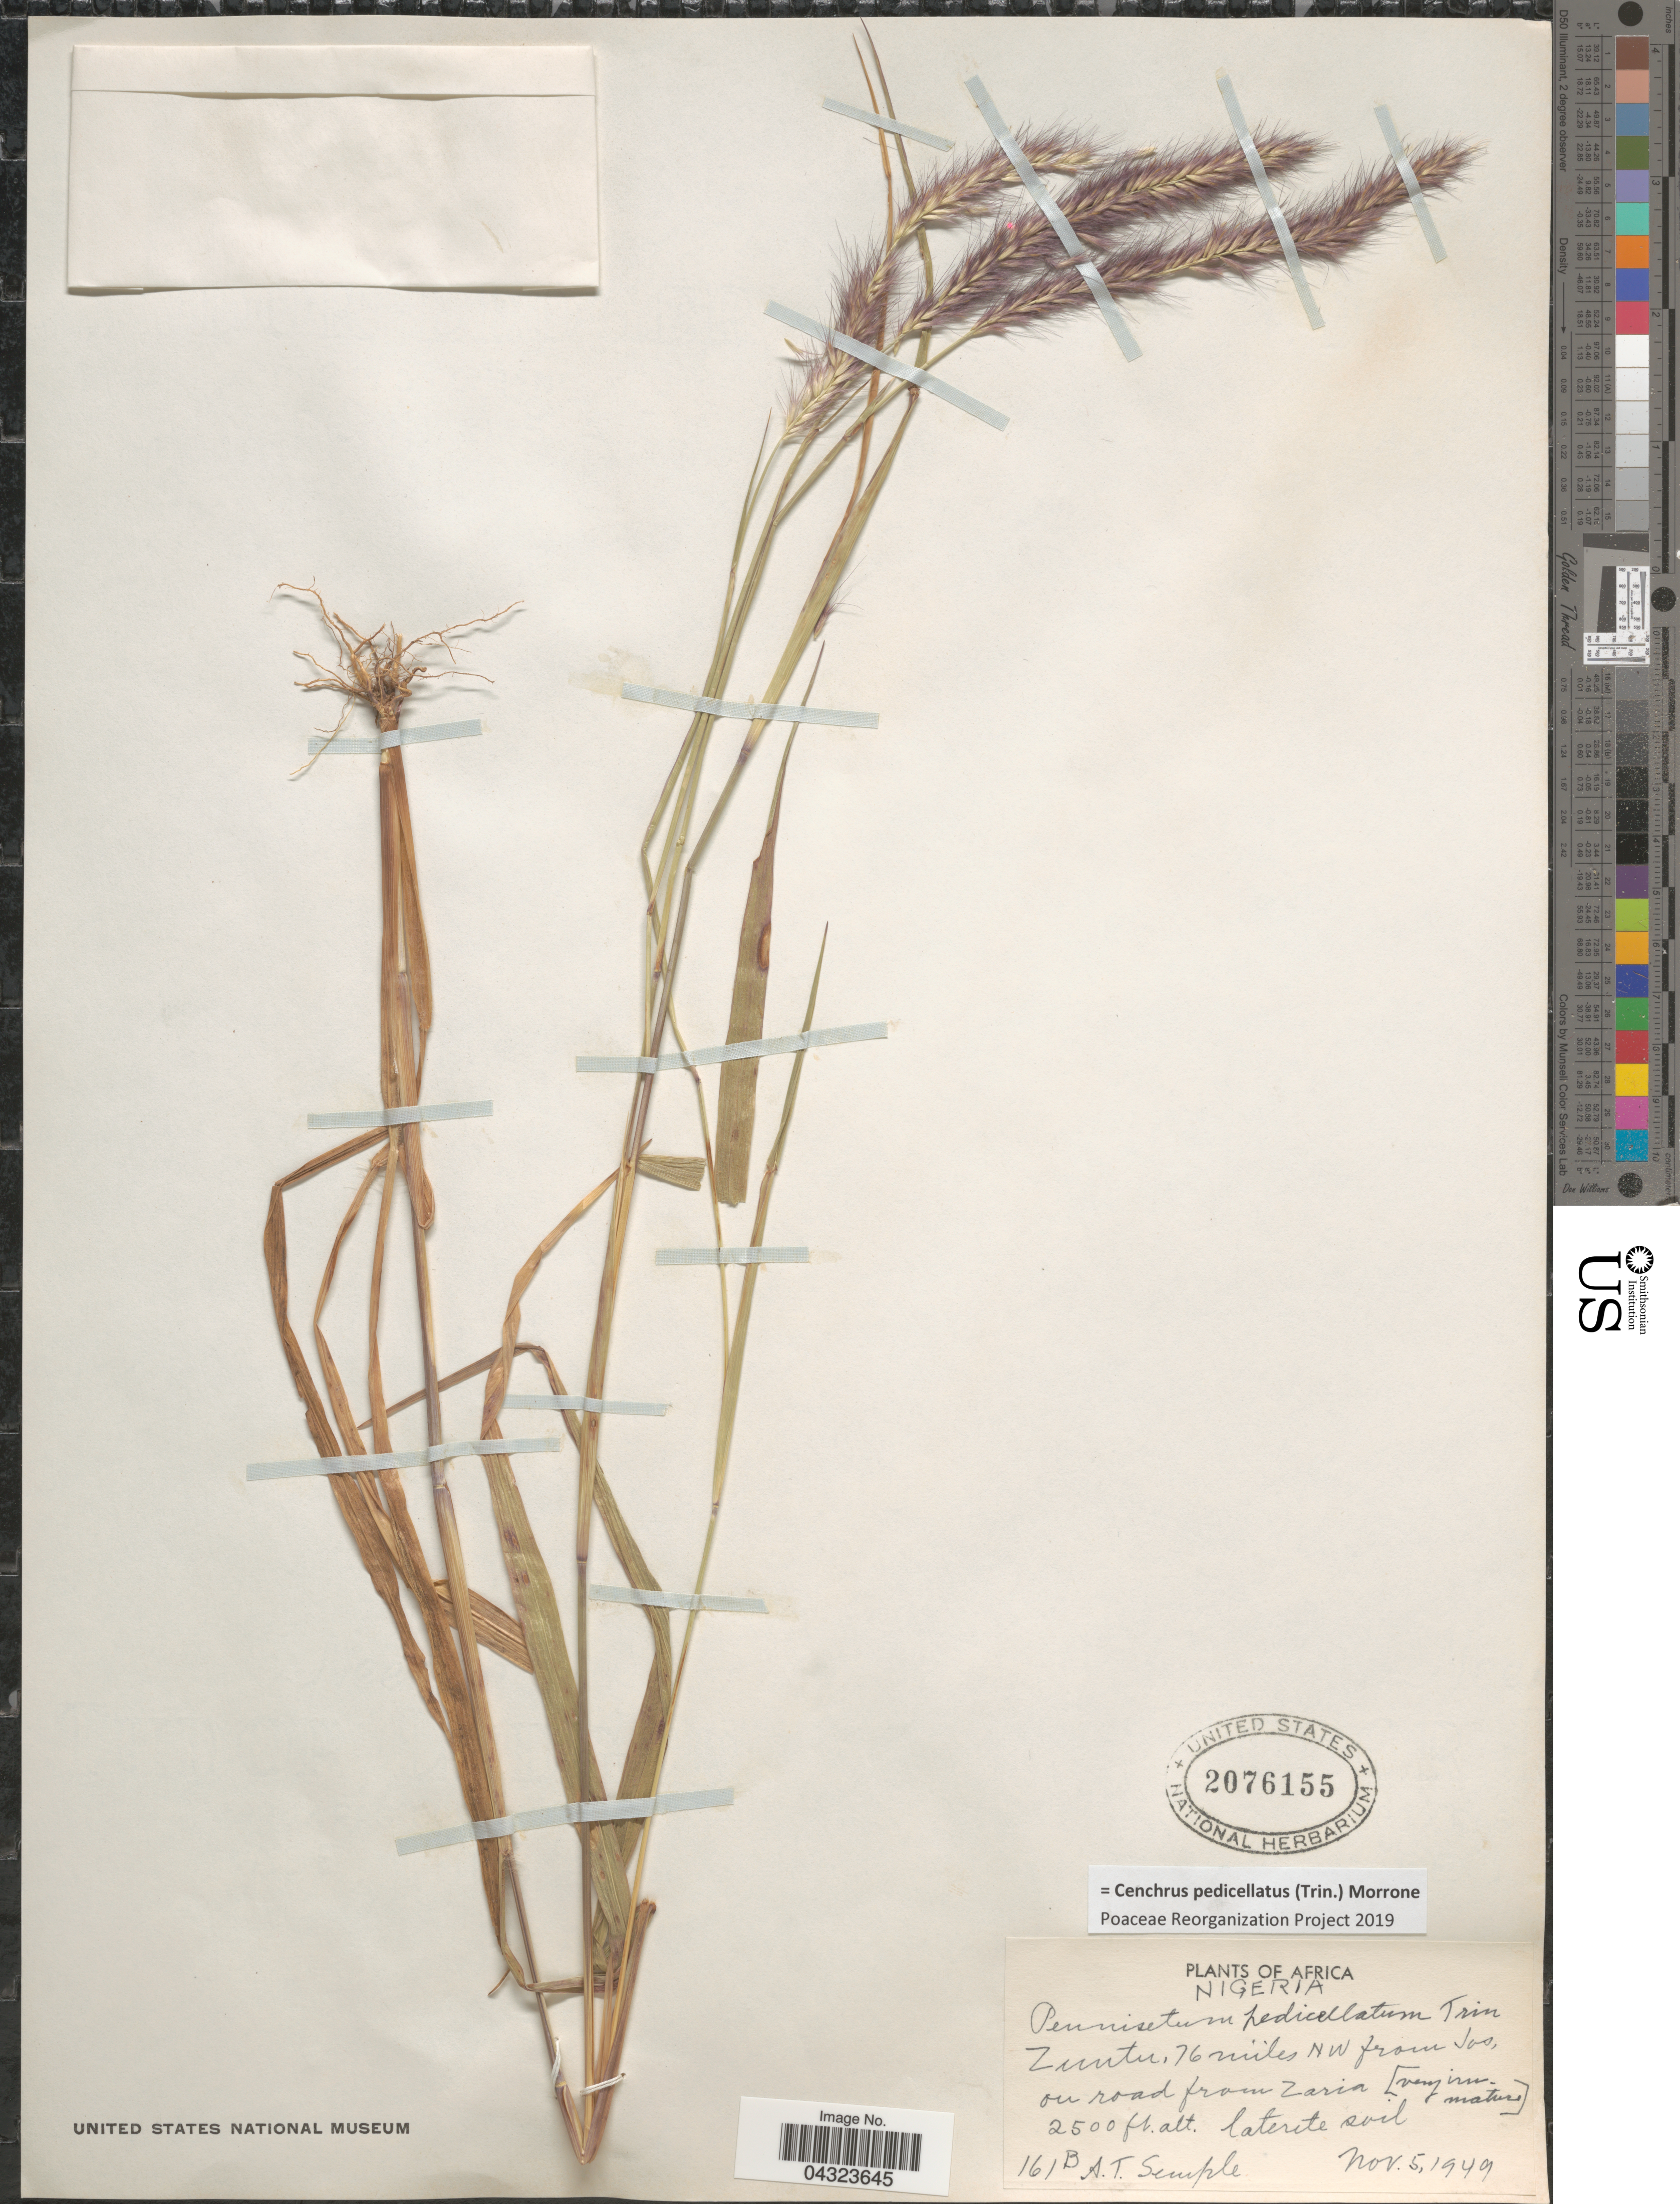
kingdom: Plantae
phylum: Tracheophyta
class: Liliopsida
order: Poales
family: Poaceae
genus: Cenchrus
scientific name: Cenchrus pedicellatus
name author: (Trin.) Morrone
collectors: A. Semple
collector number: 161B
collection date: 1949-11-05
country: Nigeria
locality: Zuntu, 76 miles NW from Jos, on road from Zaria.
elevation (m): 762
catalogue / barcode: US 2076155